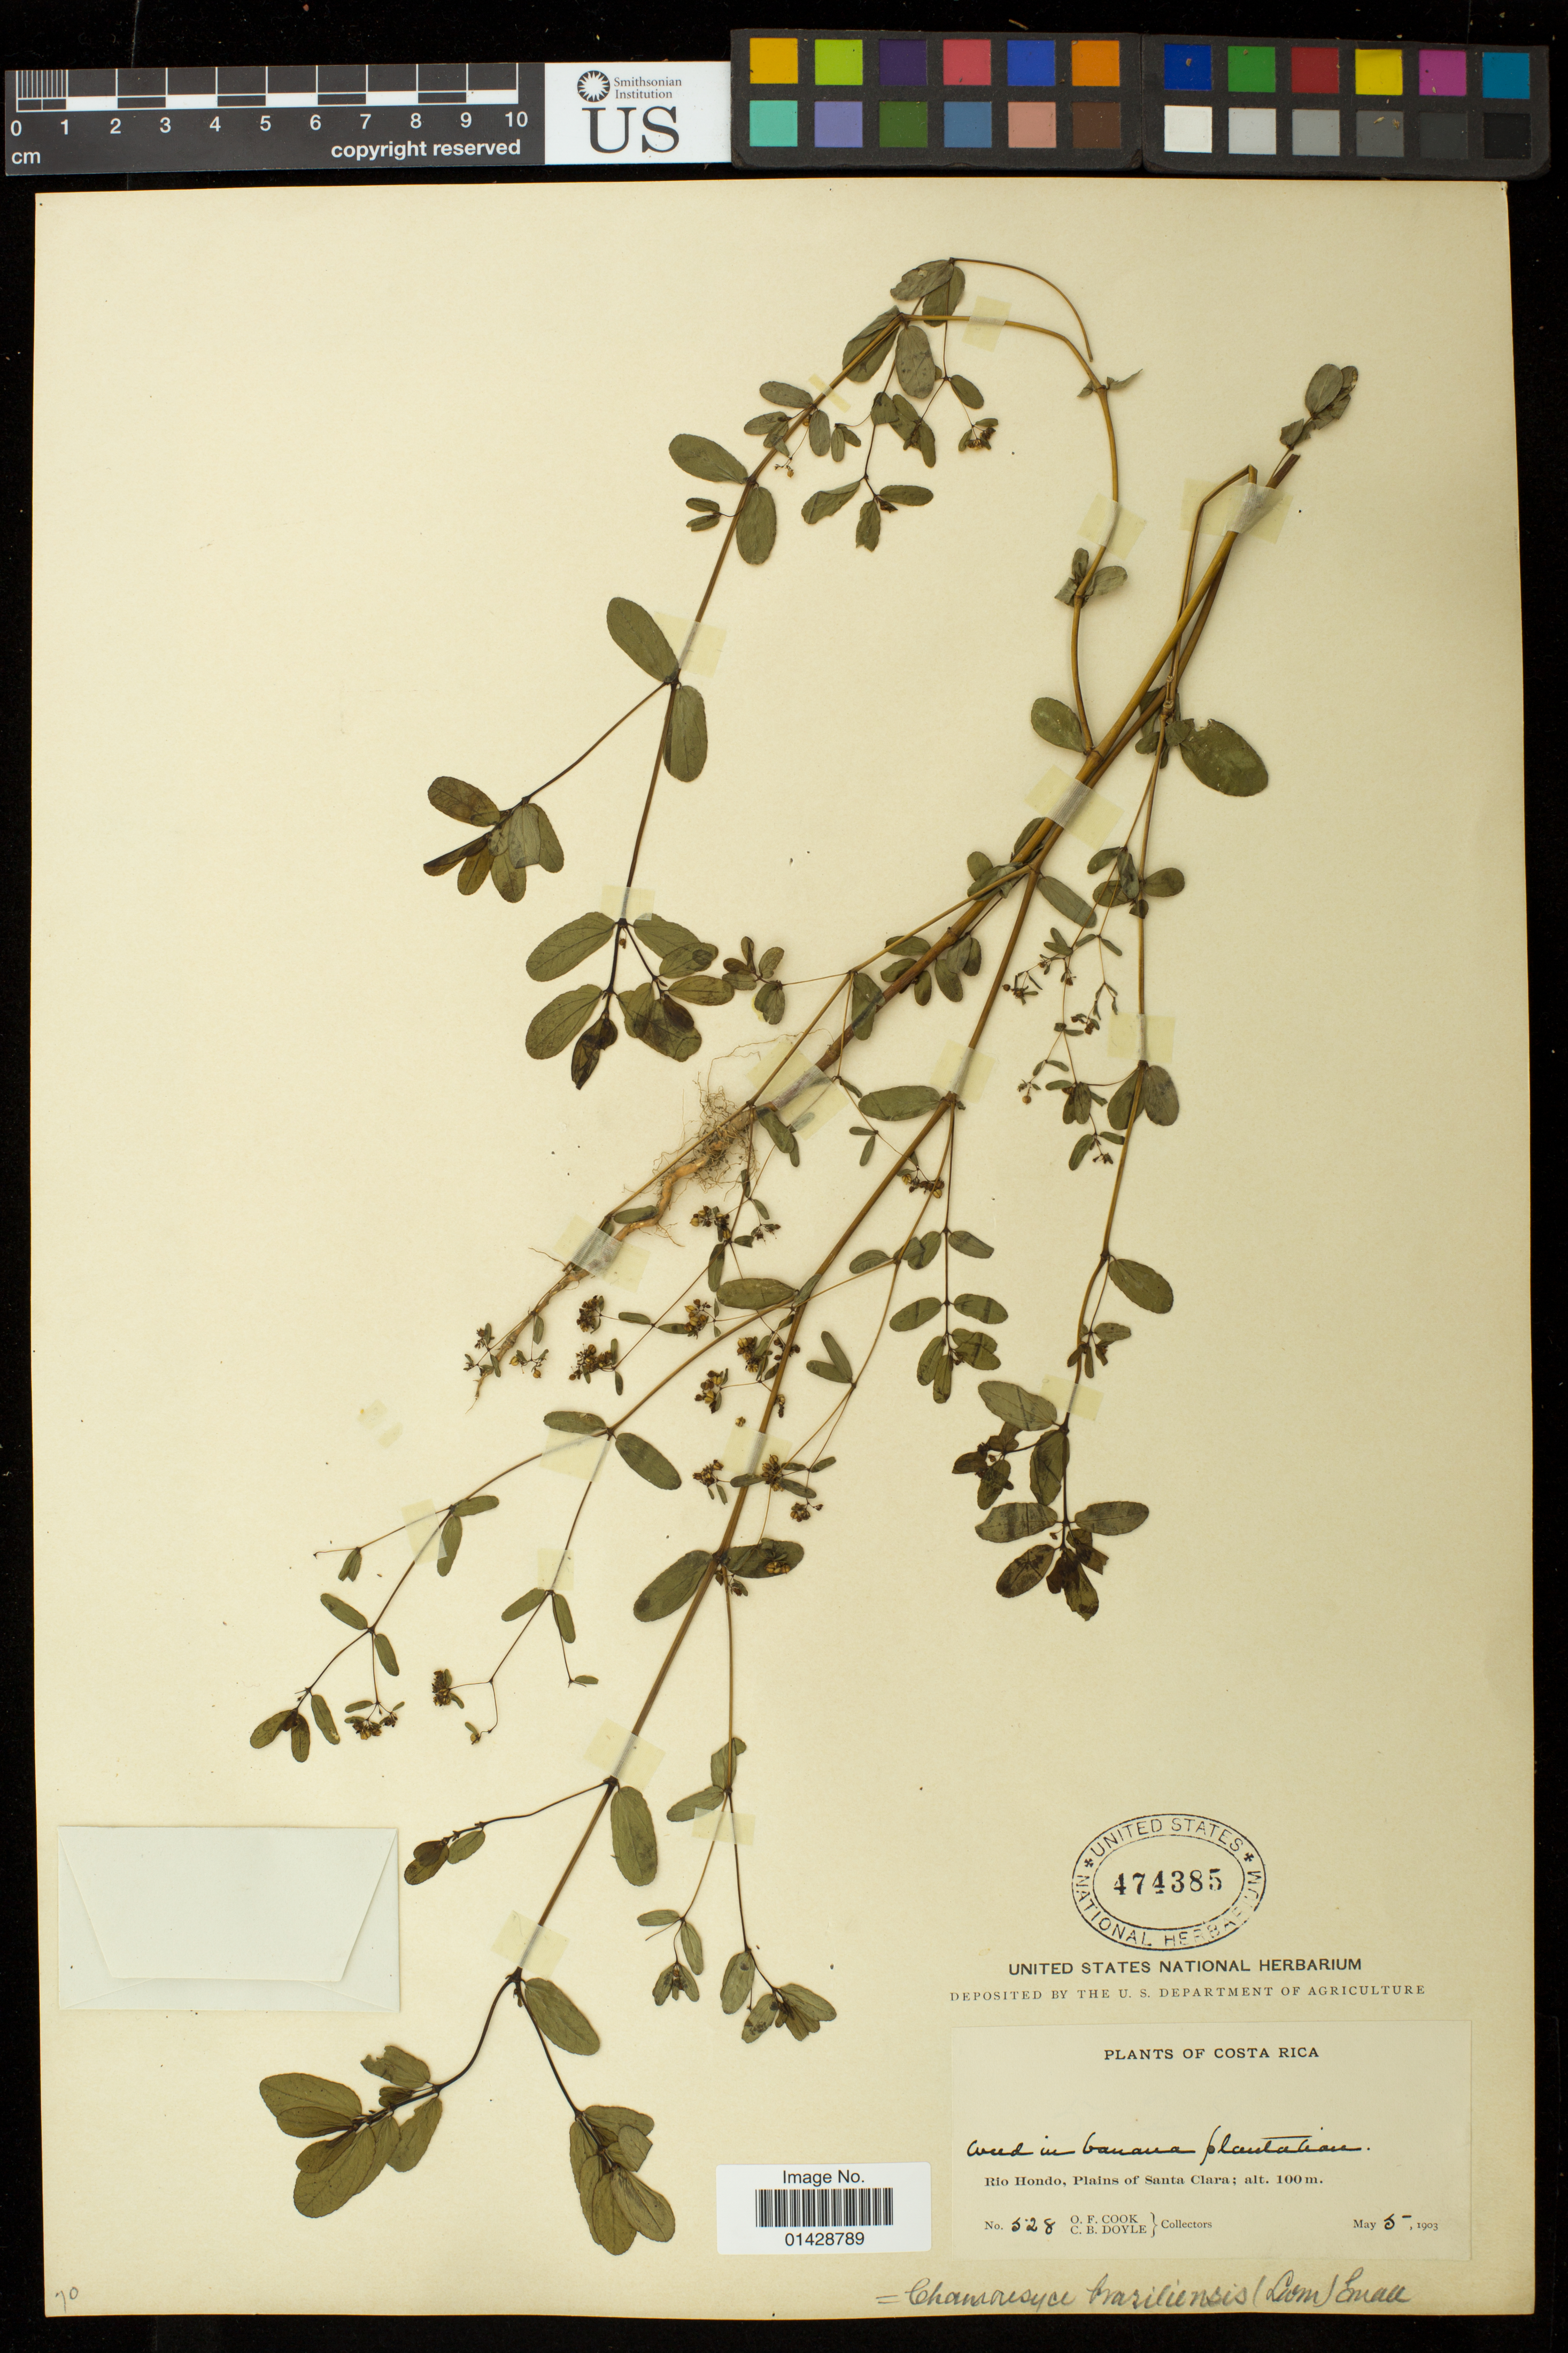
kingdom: Plantae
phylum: Tracheophyta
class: Magnoliopsida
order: Malpighiales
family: Euphorbiaceae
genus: Euphorbia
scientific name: Euphorbia maculata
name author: L.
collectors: O. F. Cook & C. Doyle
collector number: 528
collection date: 1903-05-05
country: Costa Rica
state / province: Limón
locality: Rio Hondo, Plains of Santa Clara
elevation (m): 100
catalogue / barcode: US 474385